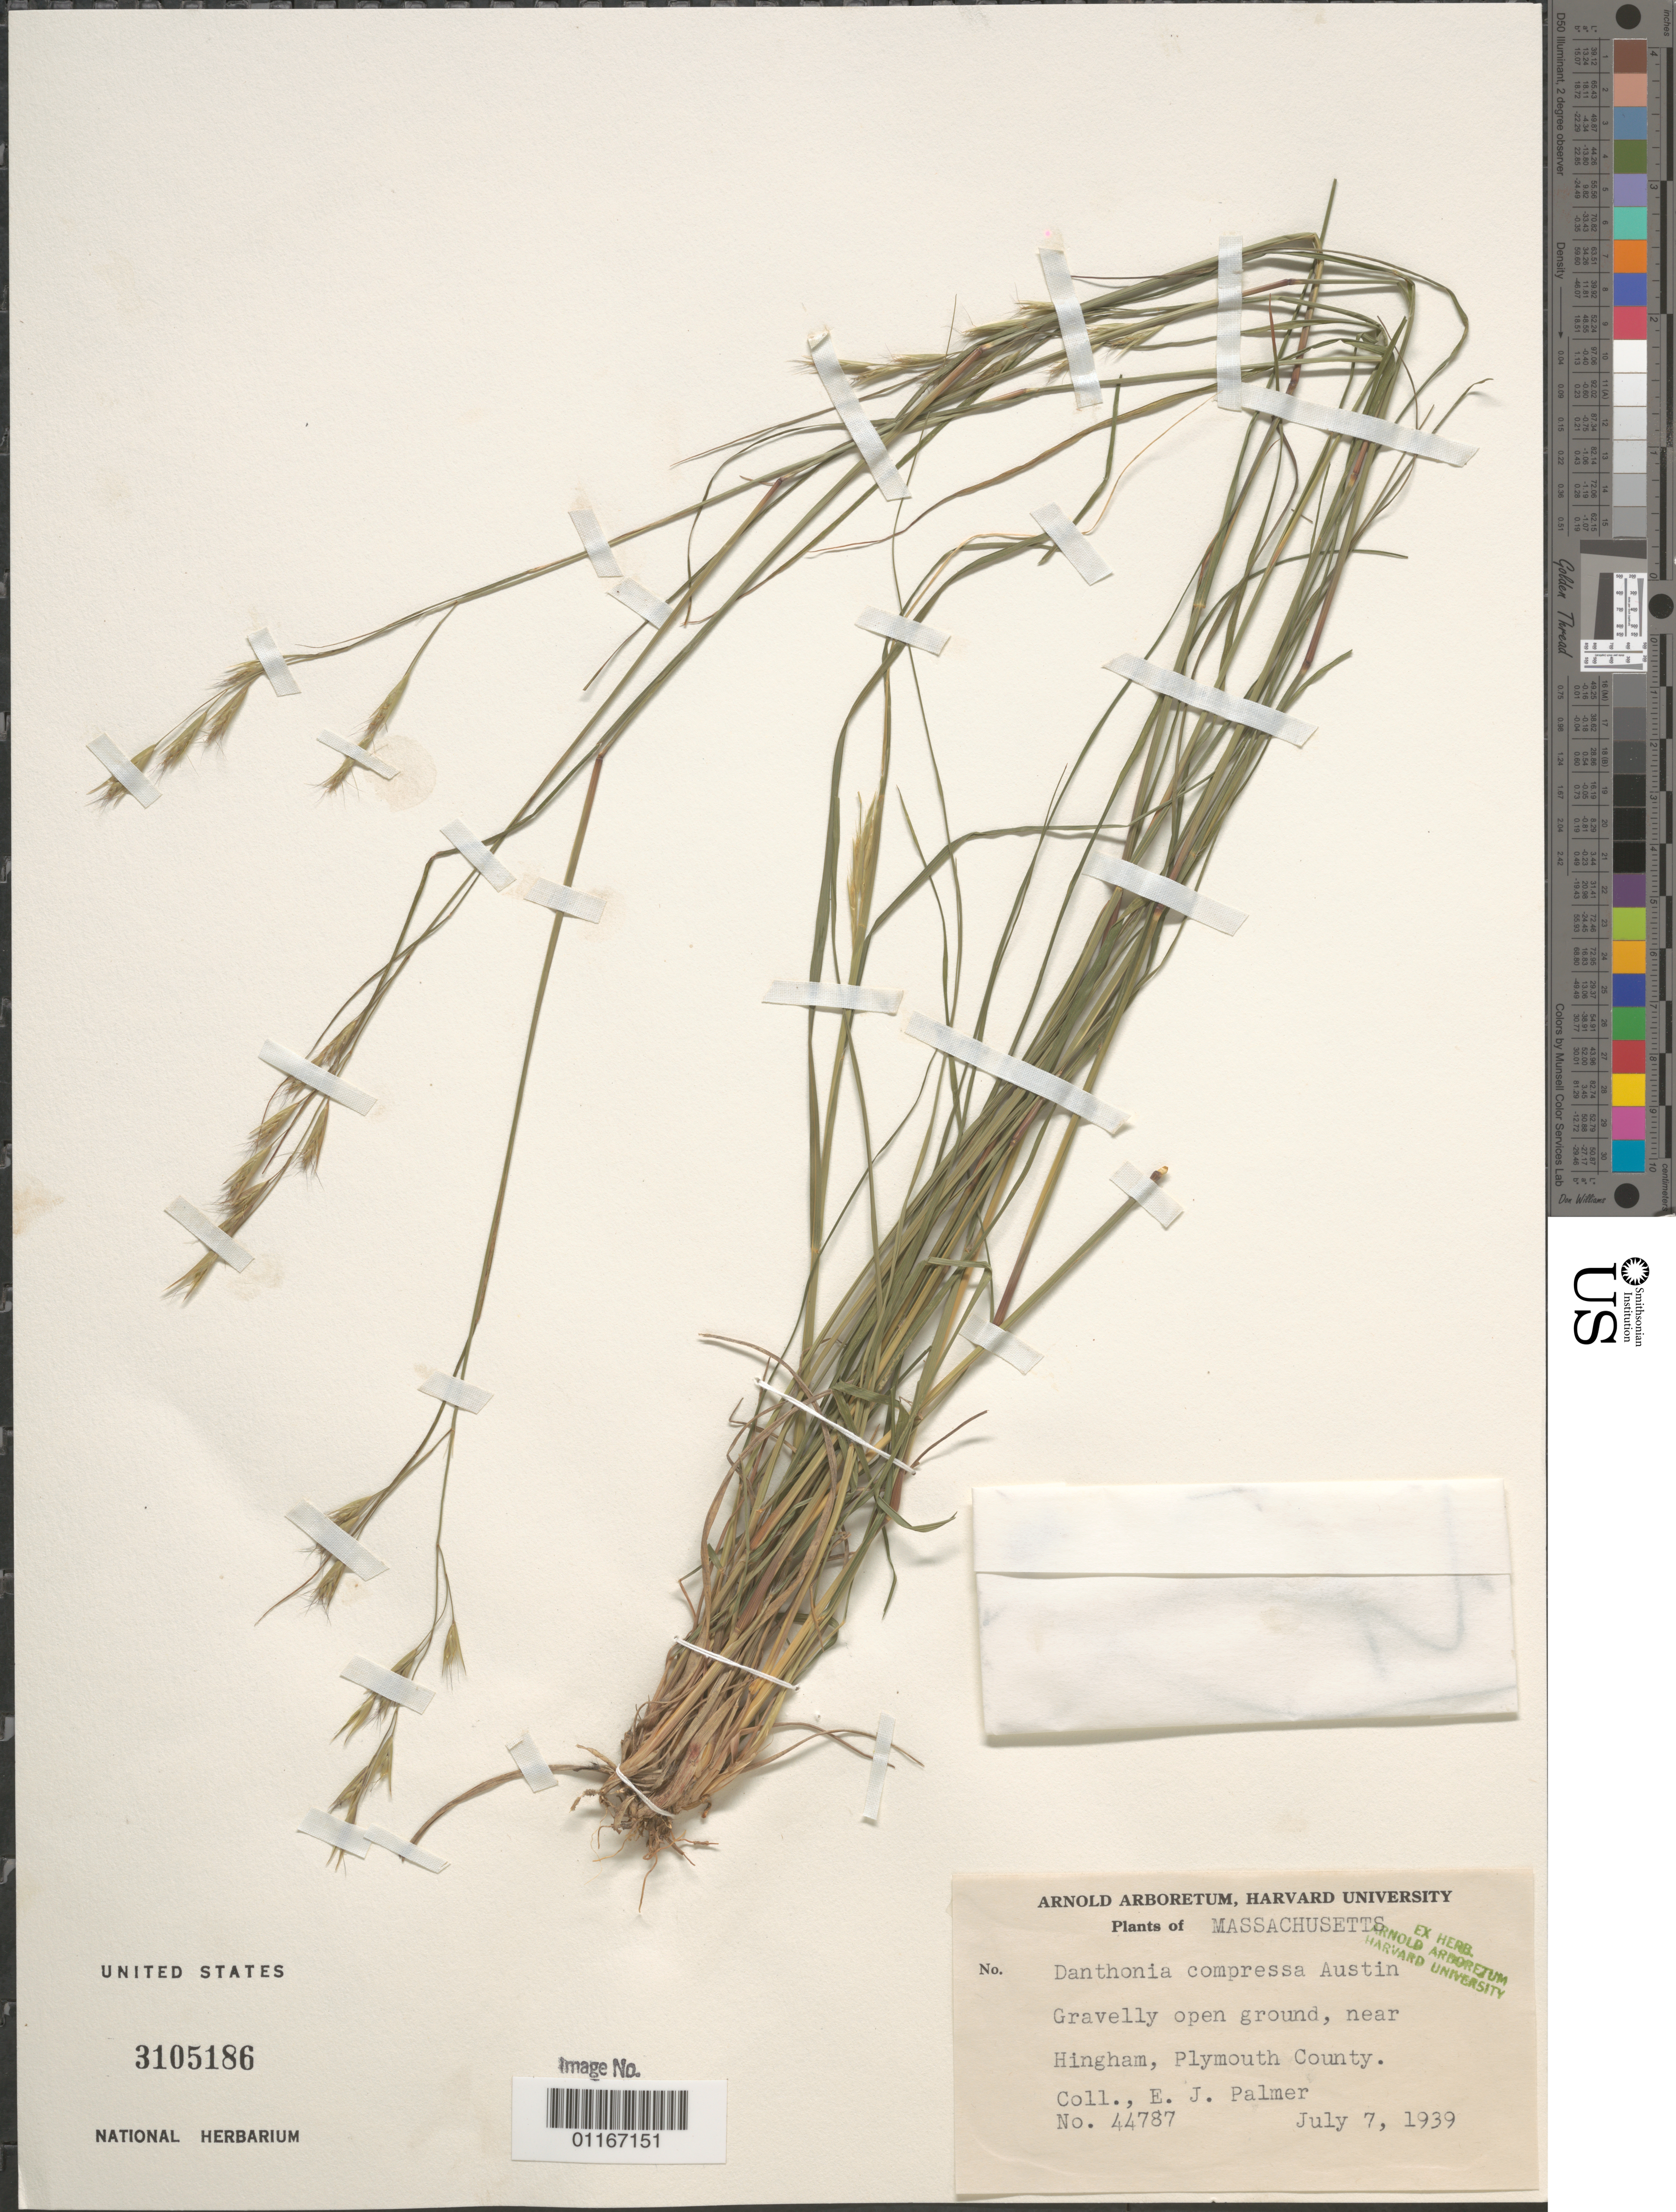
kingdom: Plantae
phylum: Tracheophyta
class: Liliopsida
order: Poales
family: Poaceae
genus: Danthonia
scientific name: Danthonia compressa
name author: Austin in F. Peck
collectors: E. J. Palmer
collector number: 44787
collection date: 1939-07-07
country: United States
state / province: Massachusetts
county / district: Plymouth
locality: Near Hingham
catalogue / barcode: US 3105186